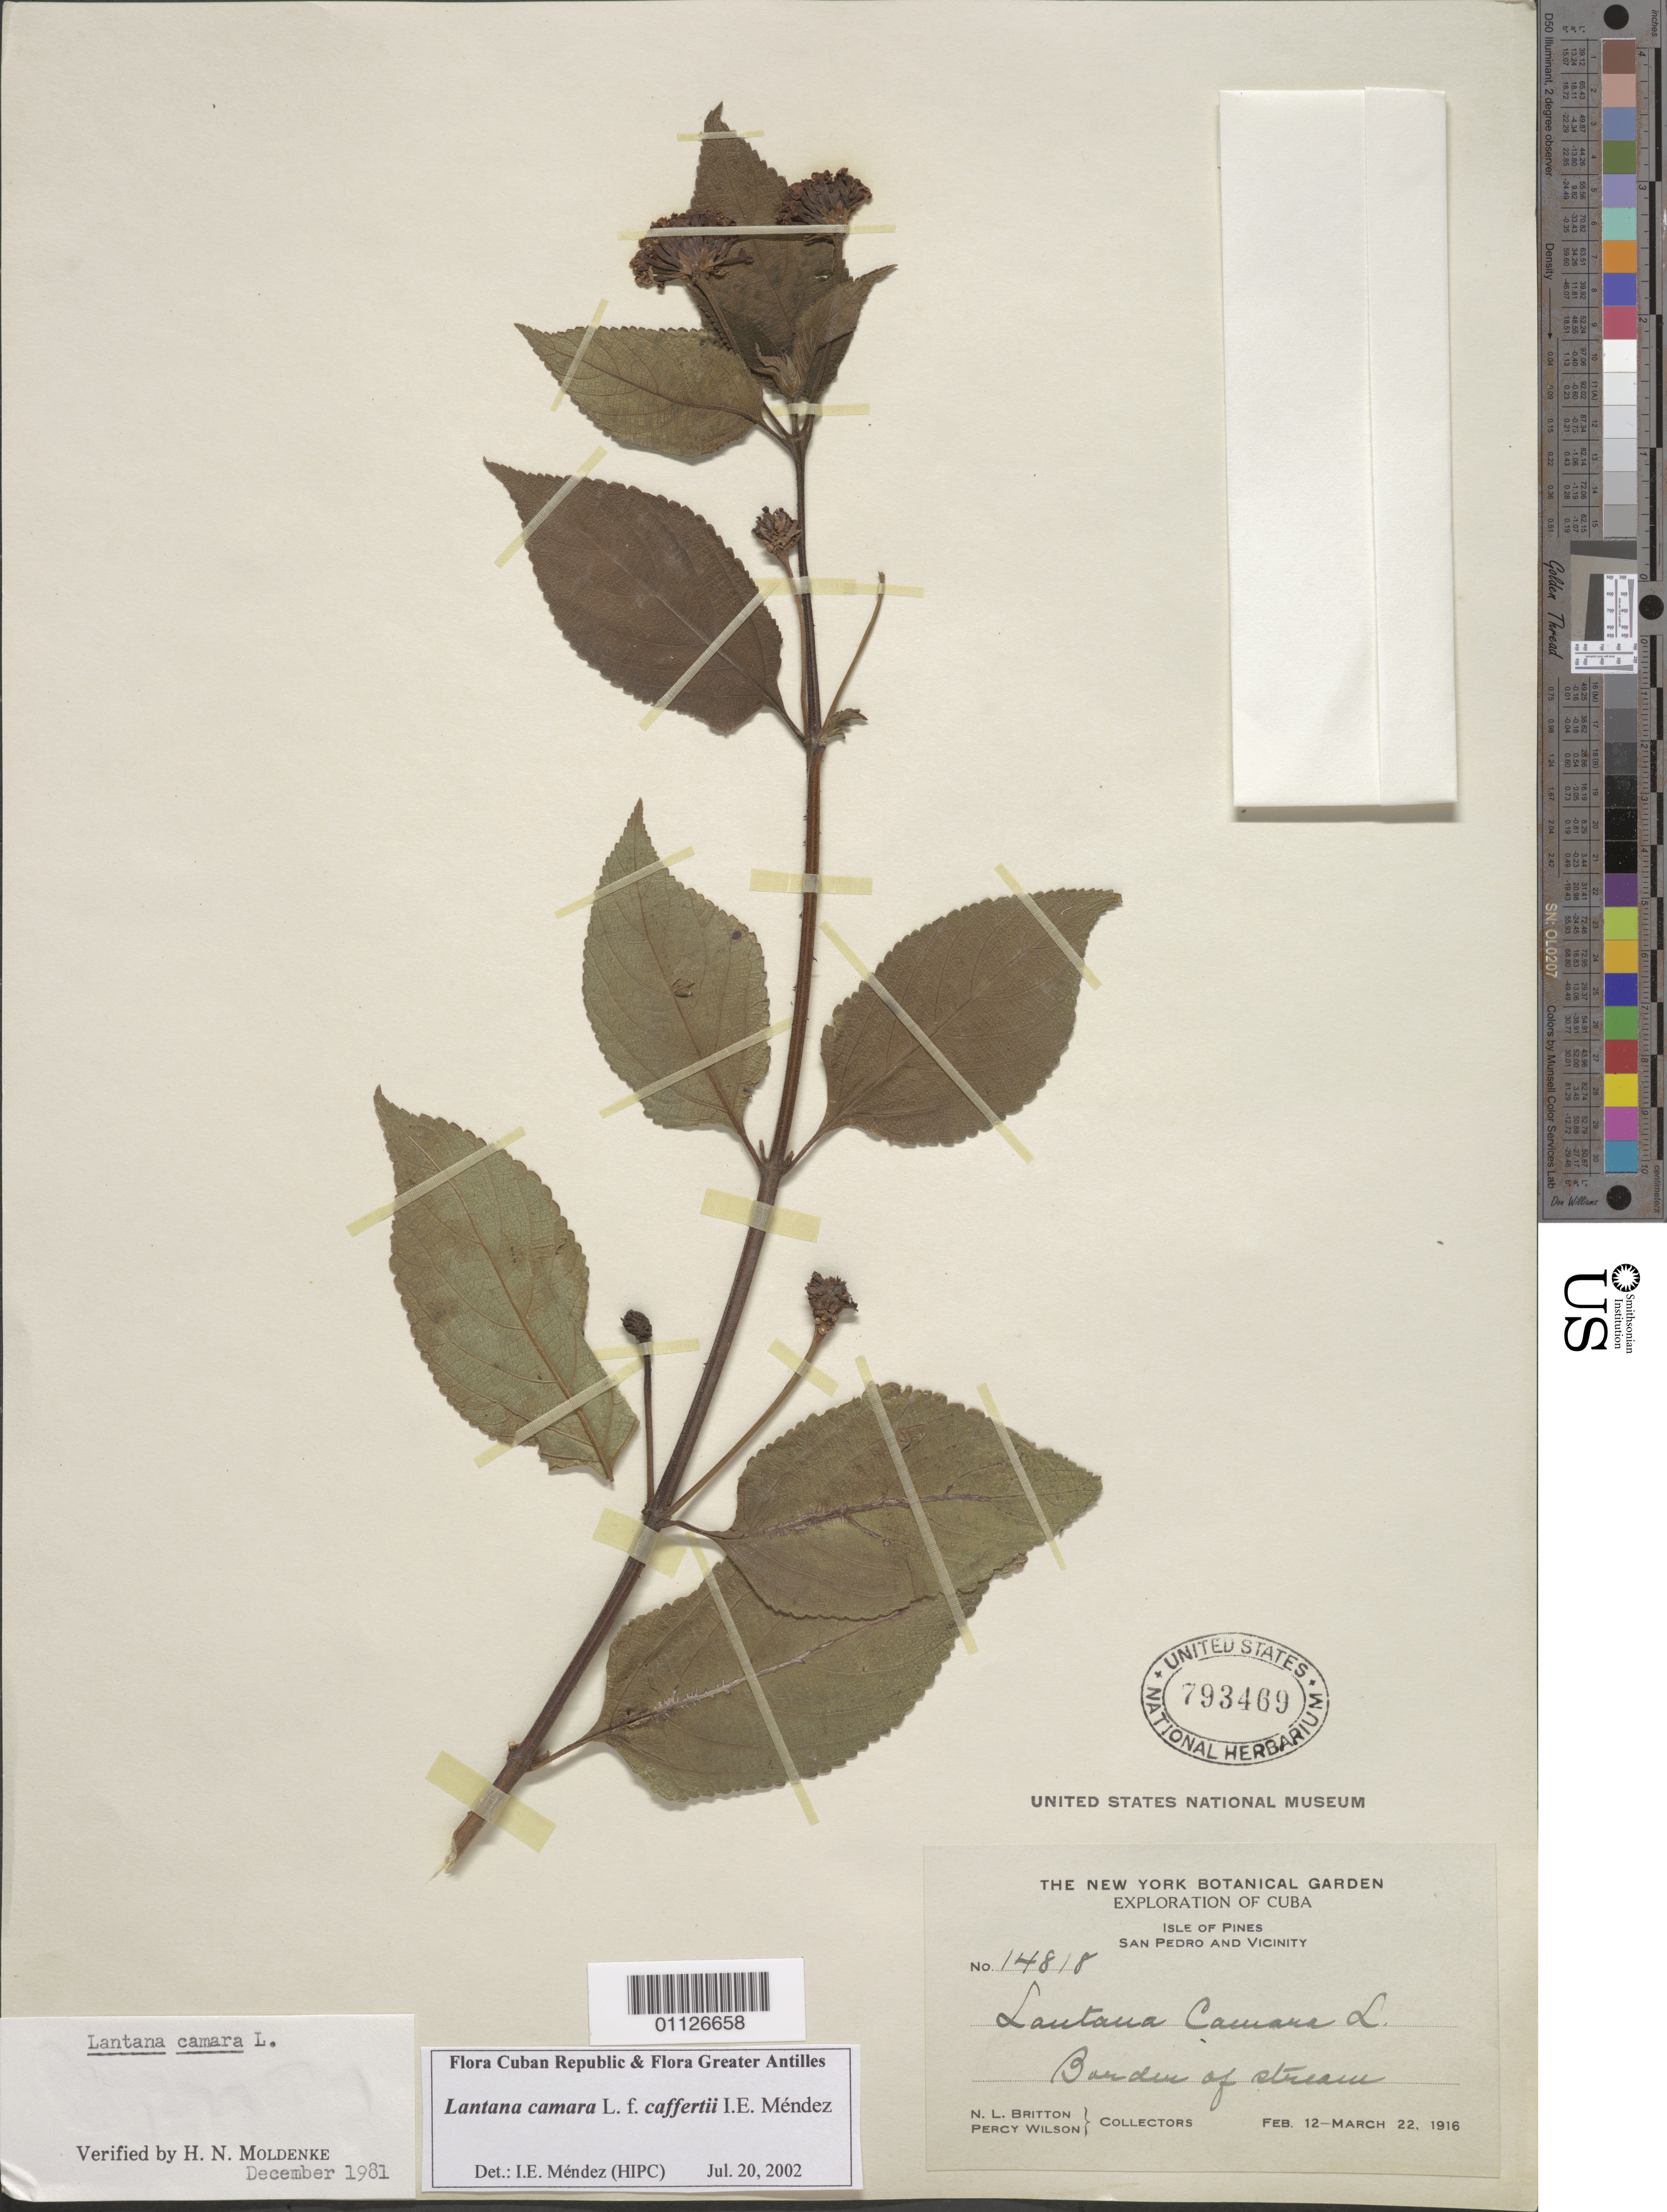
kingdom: Plantae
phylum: Tracheophyta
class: Magnoliopsida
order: Lamiales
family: Verbenaceae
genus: Lantana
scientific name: Lantana camara f. caffertyi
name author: I.E. Méndez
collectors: N. Britton & P. Wilson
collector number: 14818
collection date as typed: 12 Feb 1916 to 22 Mar 1916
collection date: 1916-02-12/1916-03-22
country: Cuba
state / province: Isla de La Juventud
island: Isla de la Juventud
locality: San Pedro and vicinity: Border of stream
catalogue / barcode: US 793469